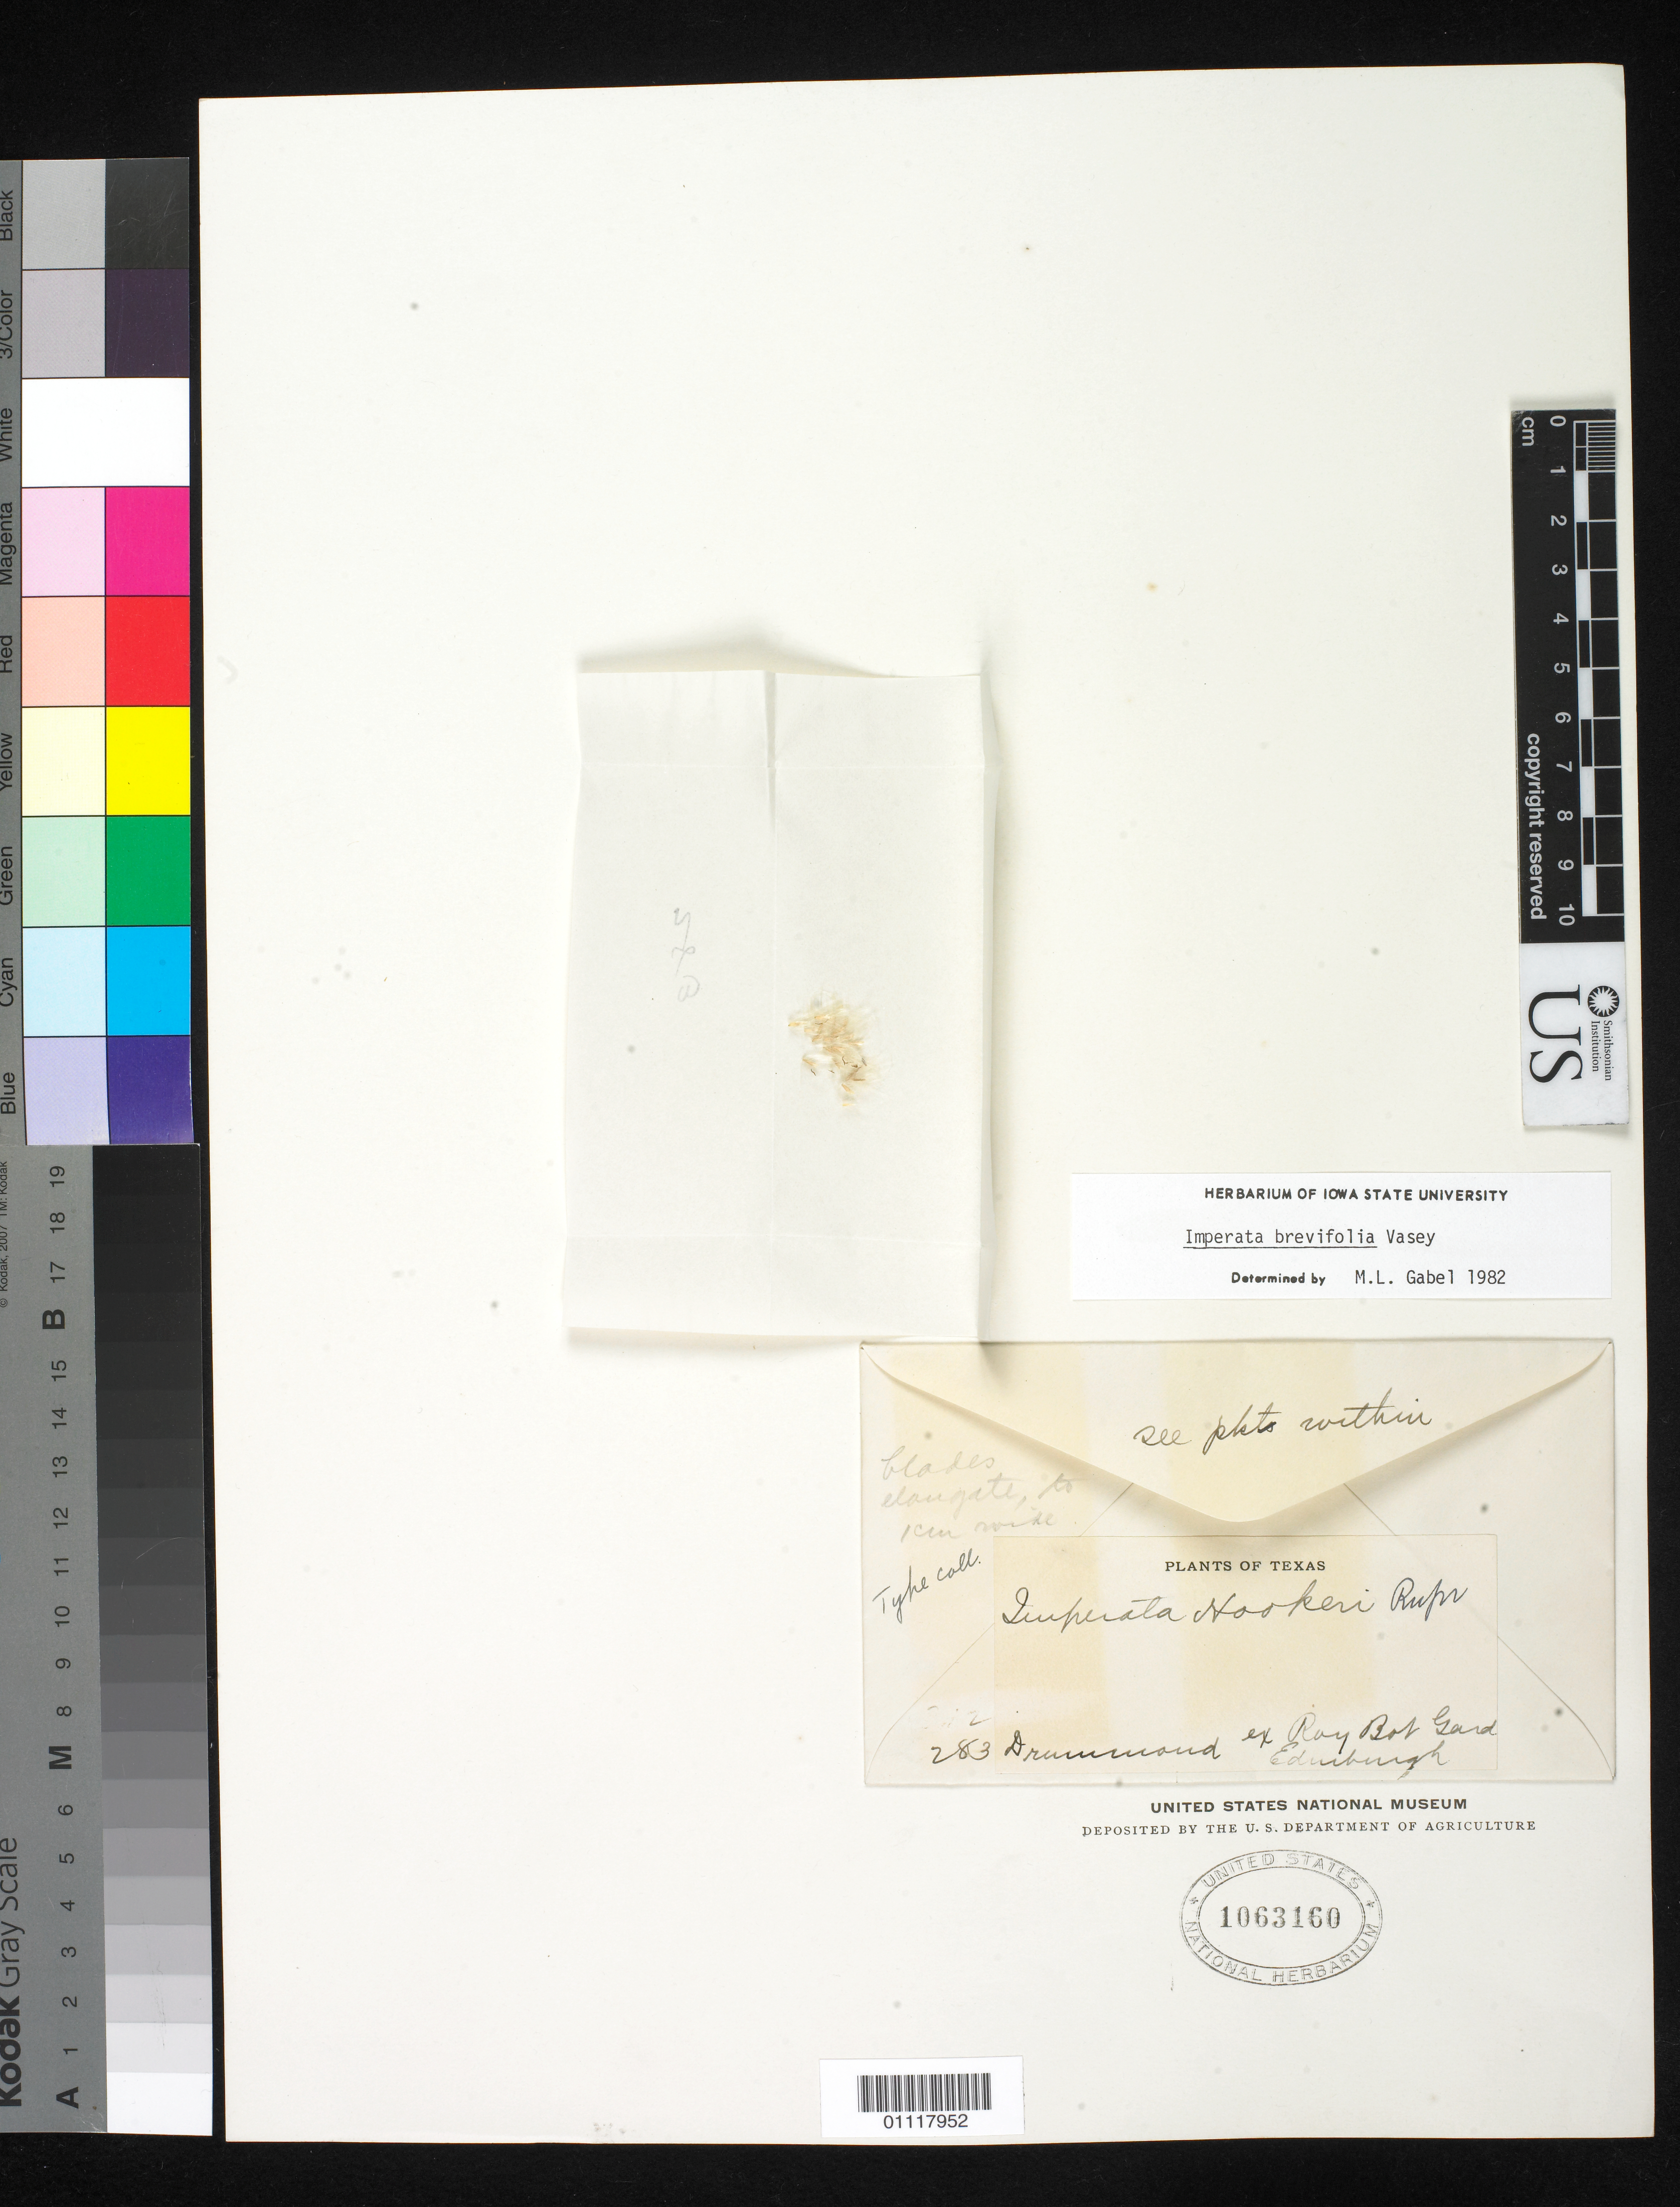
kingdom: Plantae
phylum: Tracheophyta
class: Liliopsida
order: Poales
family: Poaceae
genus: Imperata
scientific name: Imperata arundinacea subsp. hookeri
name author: Rupr. ex Andersson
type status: Possible Type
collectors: T. Drummond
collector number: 283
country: United States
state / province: Texas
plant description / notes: Fragmentary material of type specimen ex herb. Edinburgh.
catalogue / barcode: US 10631160